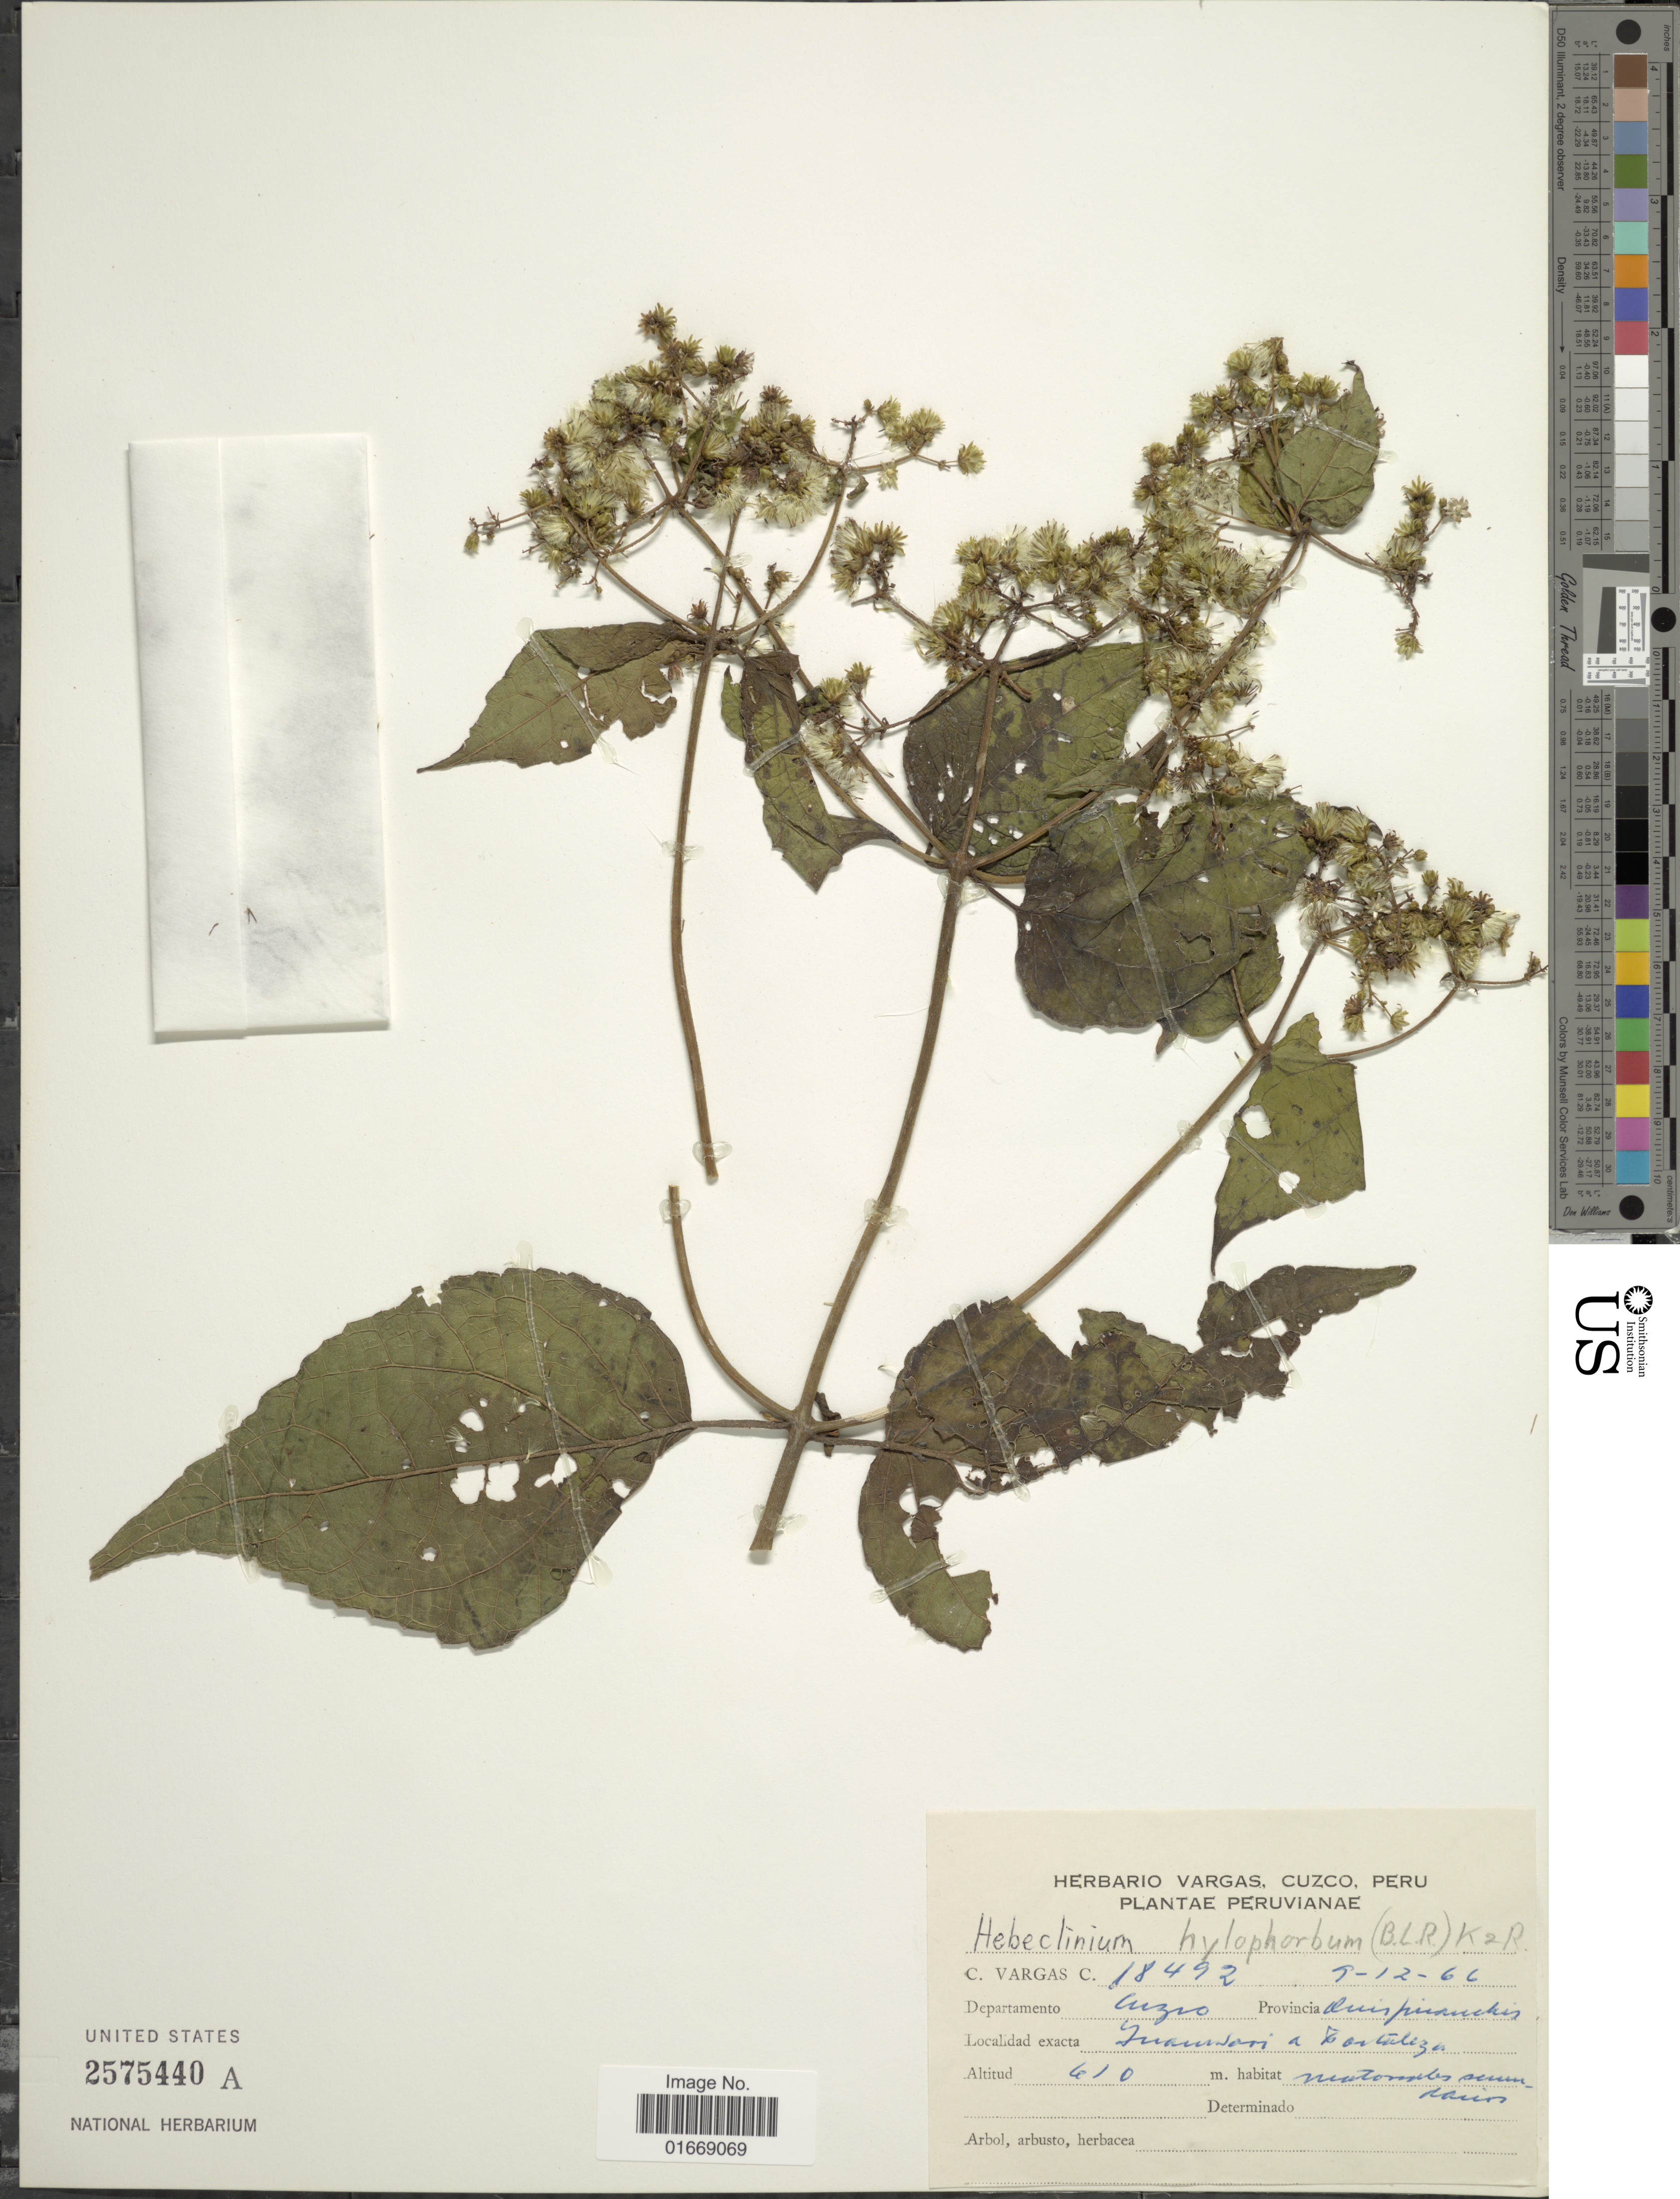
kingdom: Plantae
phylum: Tracheophyta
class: Magnoliopsida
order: Asterales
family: Asteraceae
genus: Hebeclinium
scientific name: Hebeclinium hylophorbum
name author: (B.L. Rob.) R.M. King & H. Rob.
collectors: C. Vargas Calderón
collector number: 18492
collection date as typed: Transcribed d/m/y: 9/12/66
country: Peru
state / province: Cusco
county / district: Quispicanchis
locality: Guamsori a Fortaleza.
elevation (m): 410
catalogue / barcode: US 2575440A